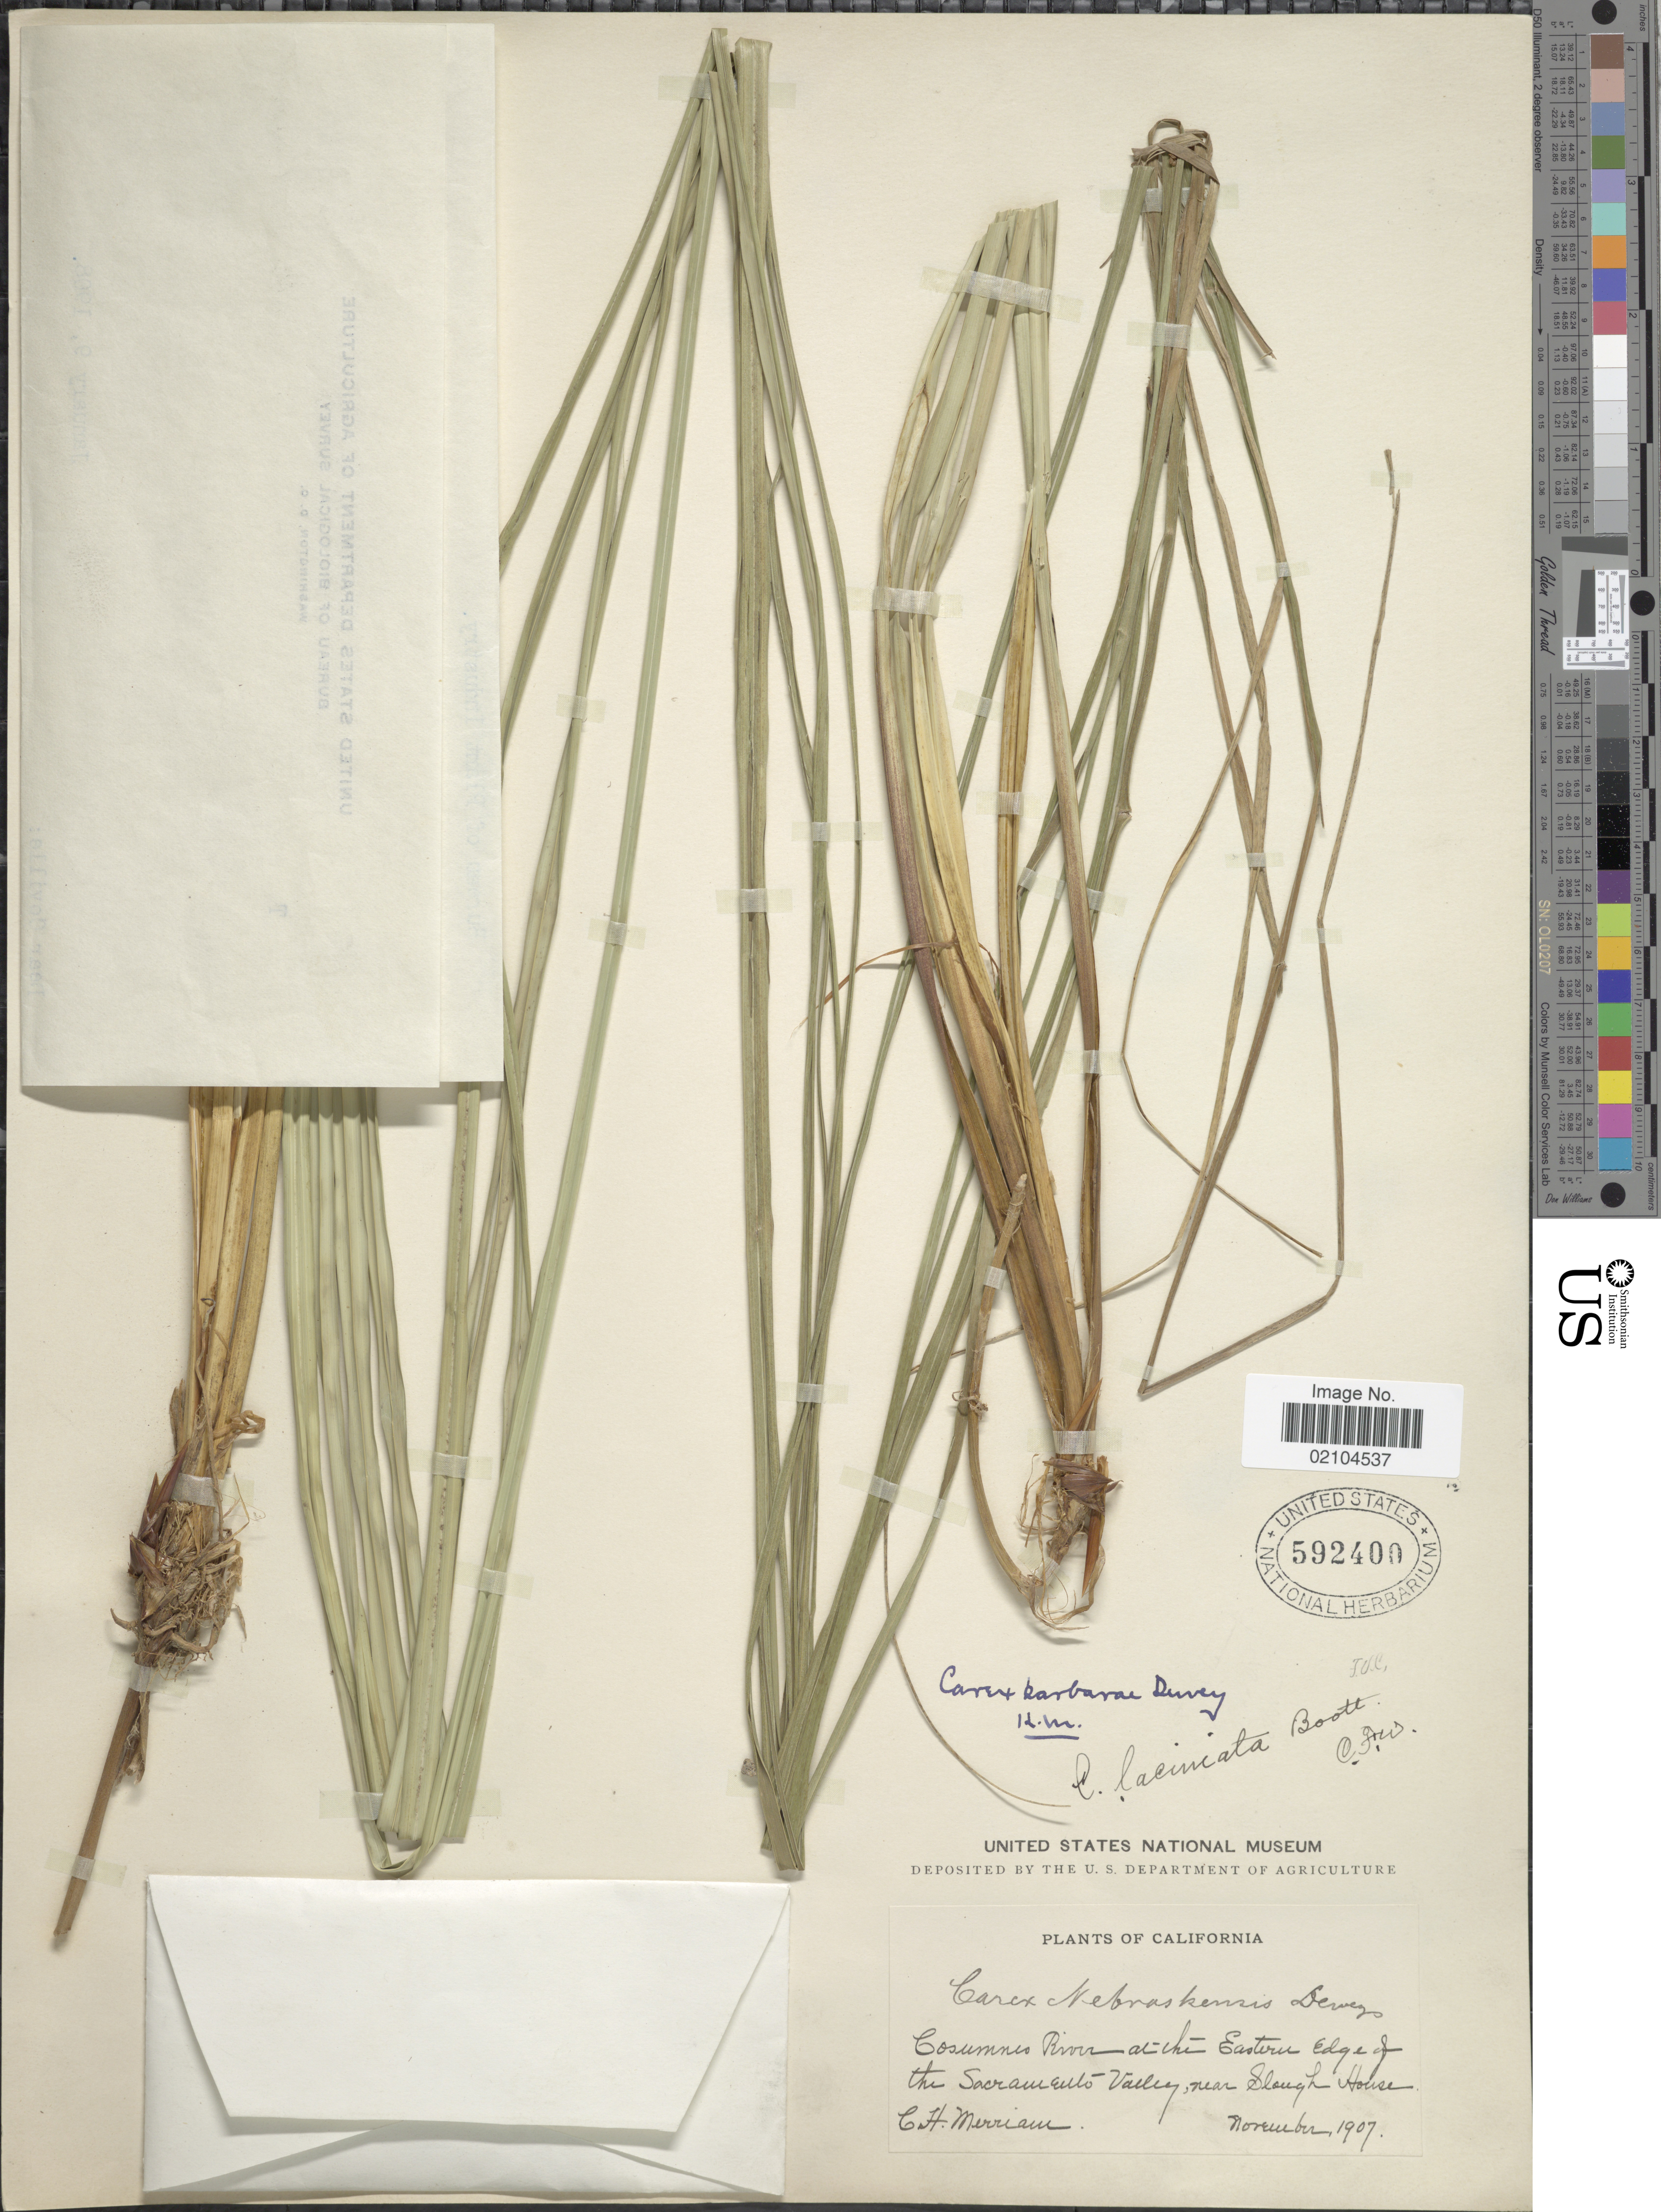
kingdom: Plantae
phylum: Tracheophyta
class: Liliopsida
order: Poales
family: Cyperaceae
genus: Carex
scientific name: Carex barbarae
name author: Dewey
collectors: C. Merriam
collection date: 1907-11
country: United States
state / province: California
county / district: Sacramento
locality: Cosumnes River at the Eastern Edge of the Sacramento Valley, near Slough House.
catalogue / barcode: US 592400